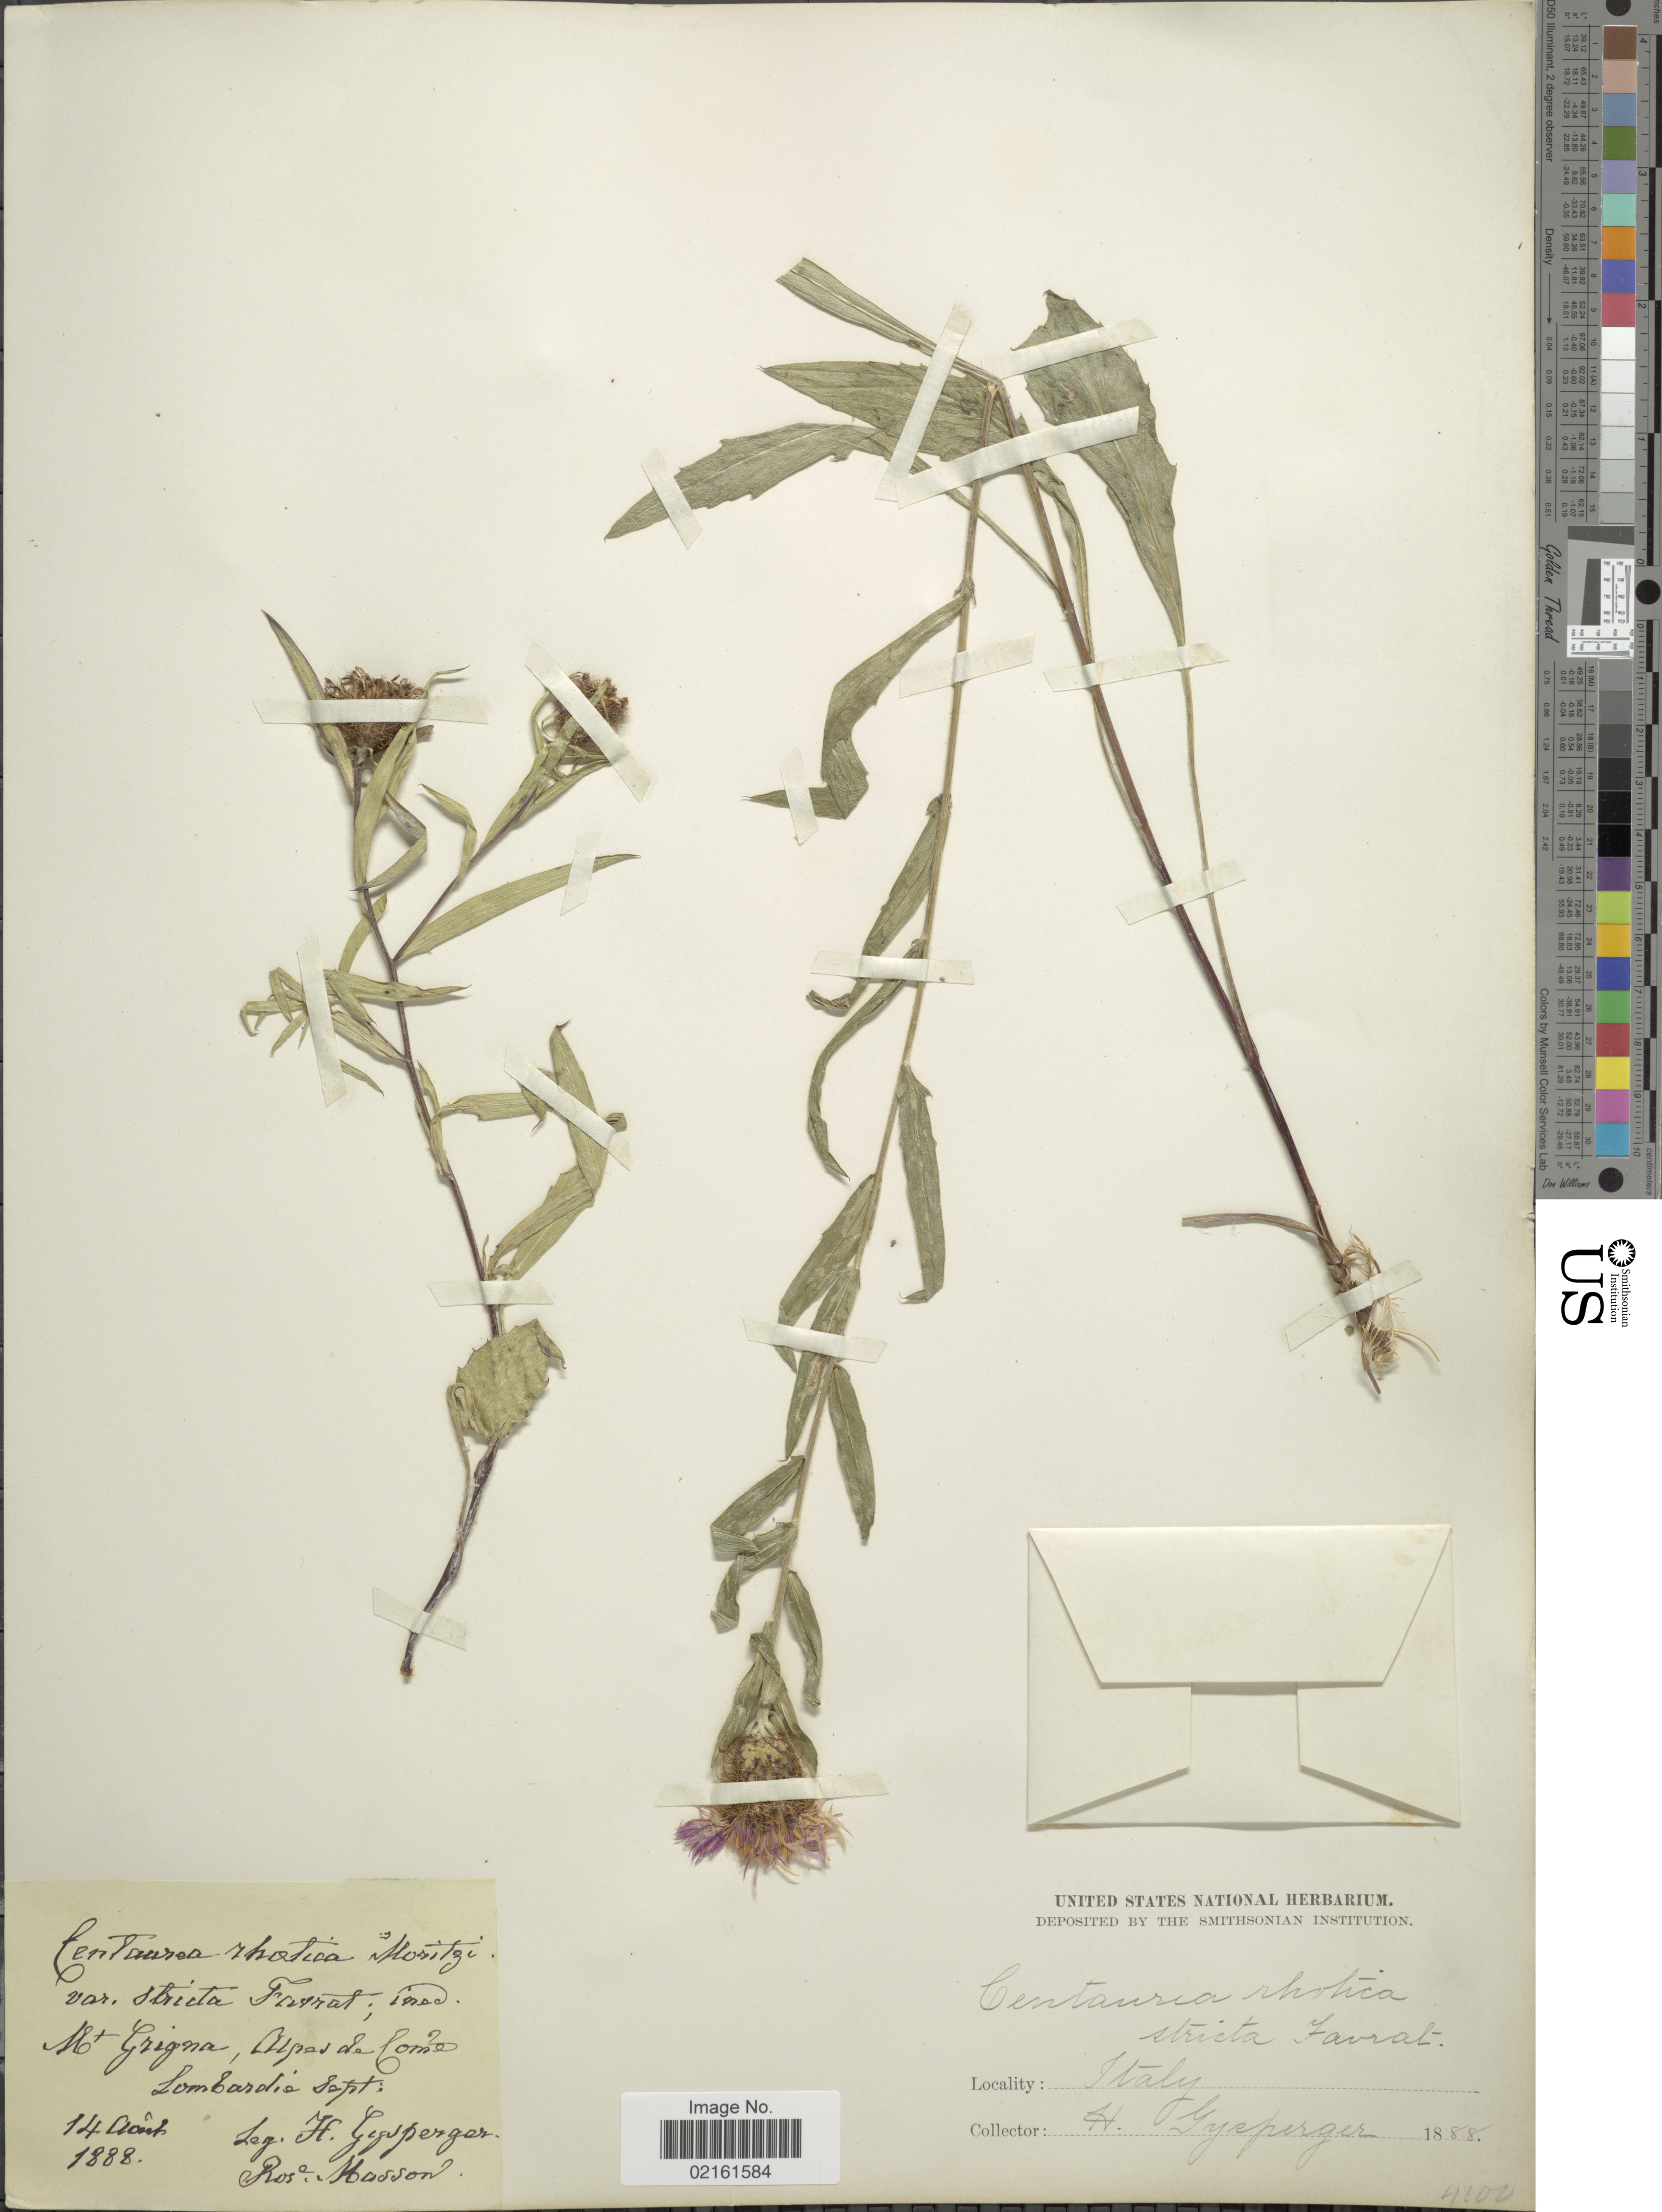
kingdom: Plantae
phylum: Tracheophyta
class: Magnoliopsida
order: Asterales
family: Asteraceae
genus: Centaurea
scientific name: Centaurea rhaetica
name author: Moritz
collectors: H. Gysperger & R. Masson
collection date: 1888-08-14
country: Italy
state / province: Lombardy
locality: Ht Grigna, Alpes de Lome Lombardie sept: [interpreted]